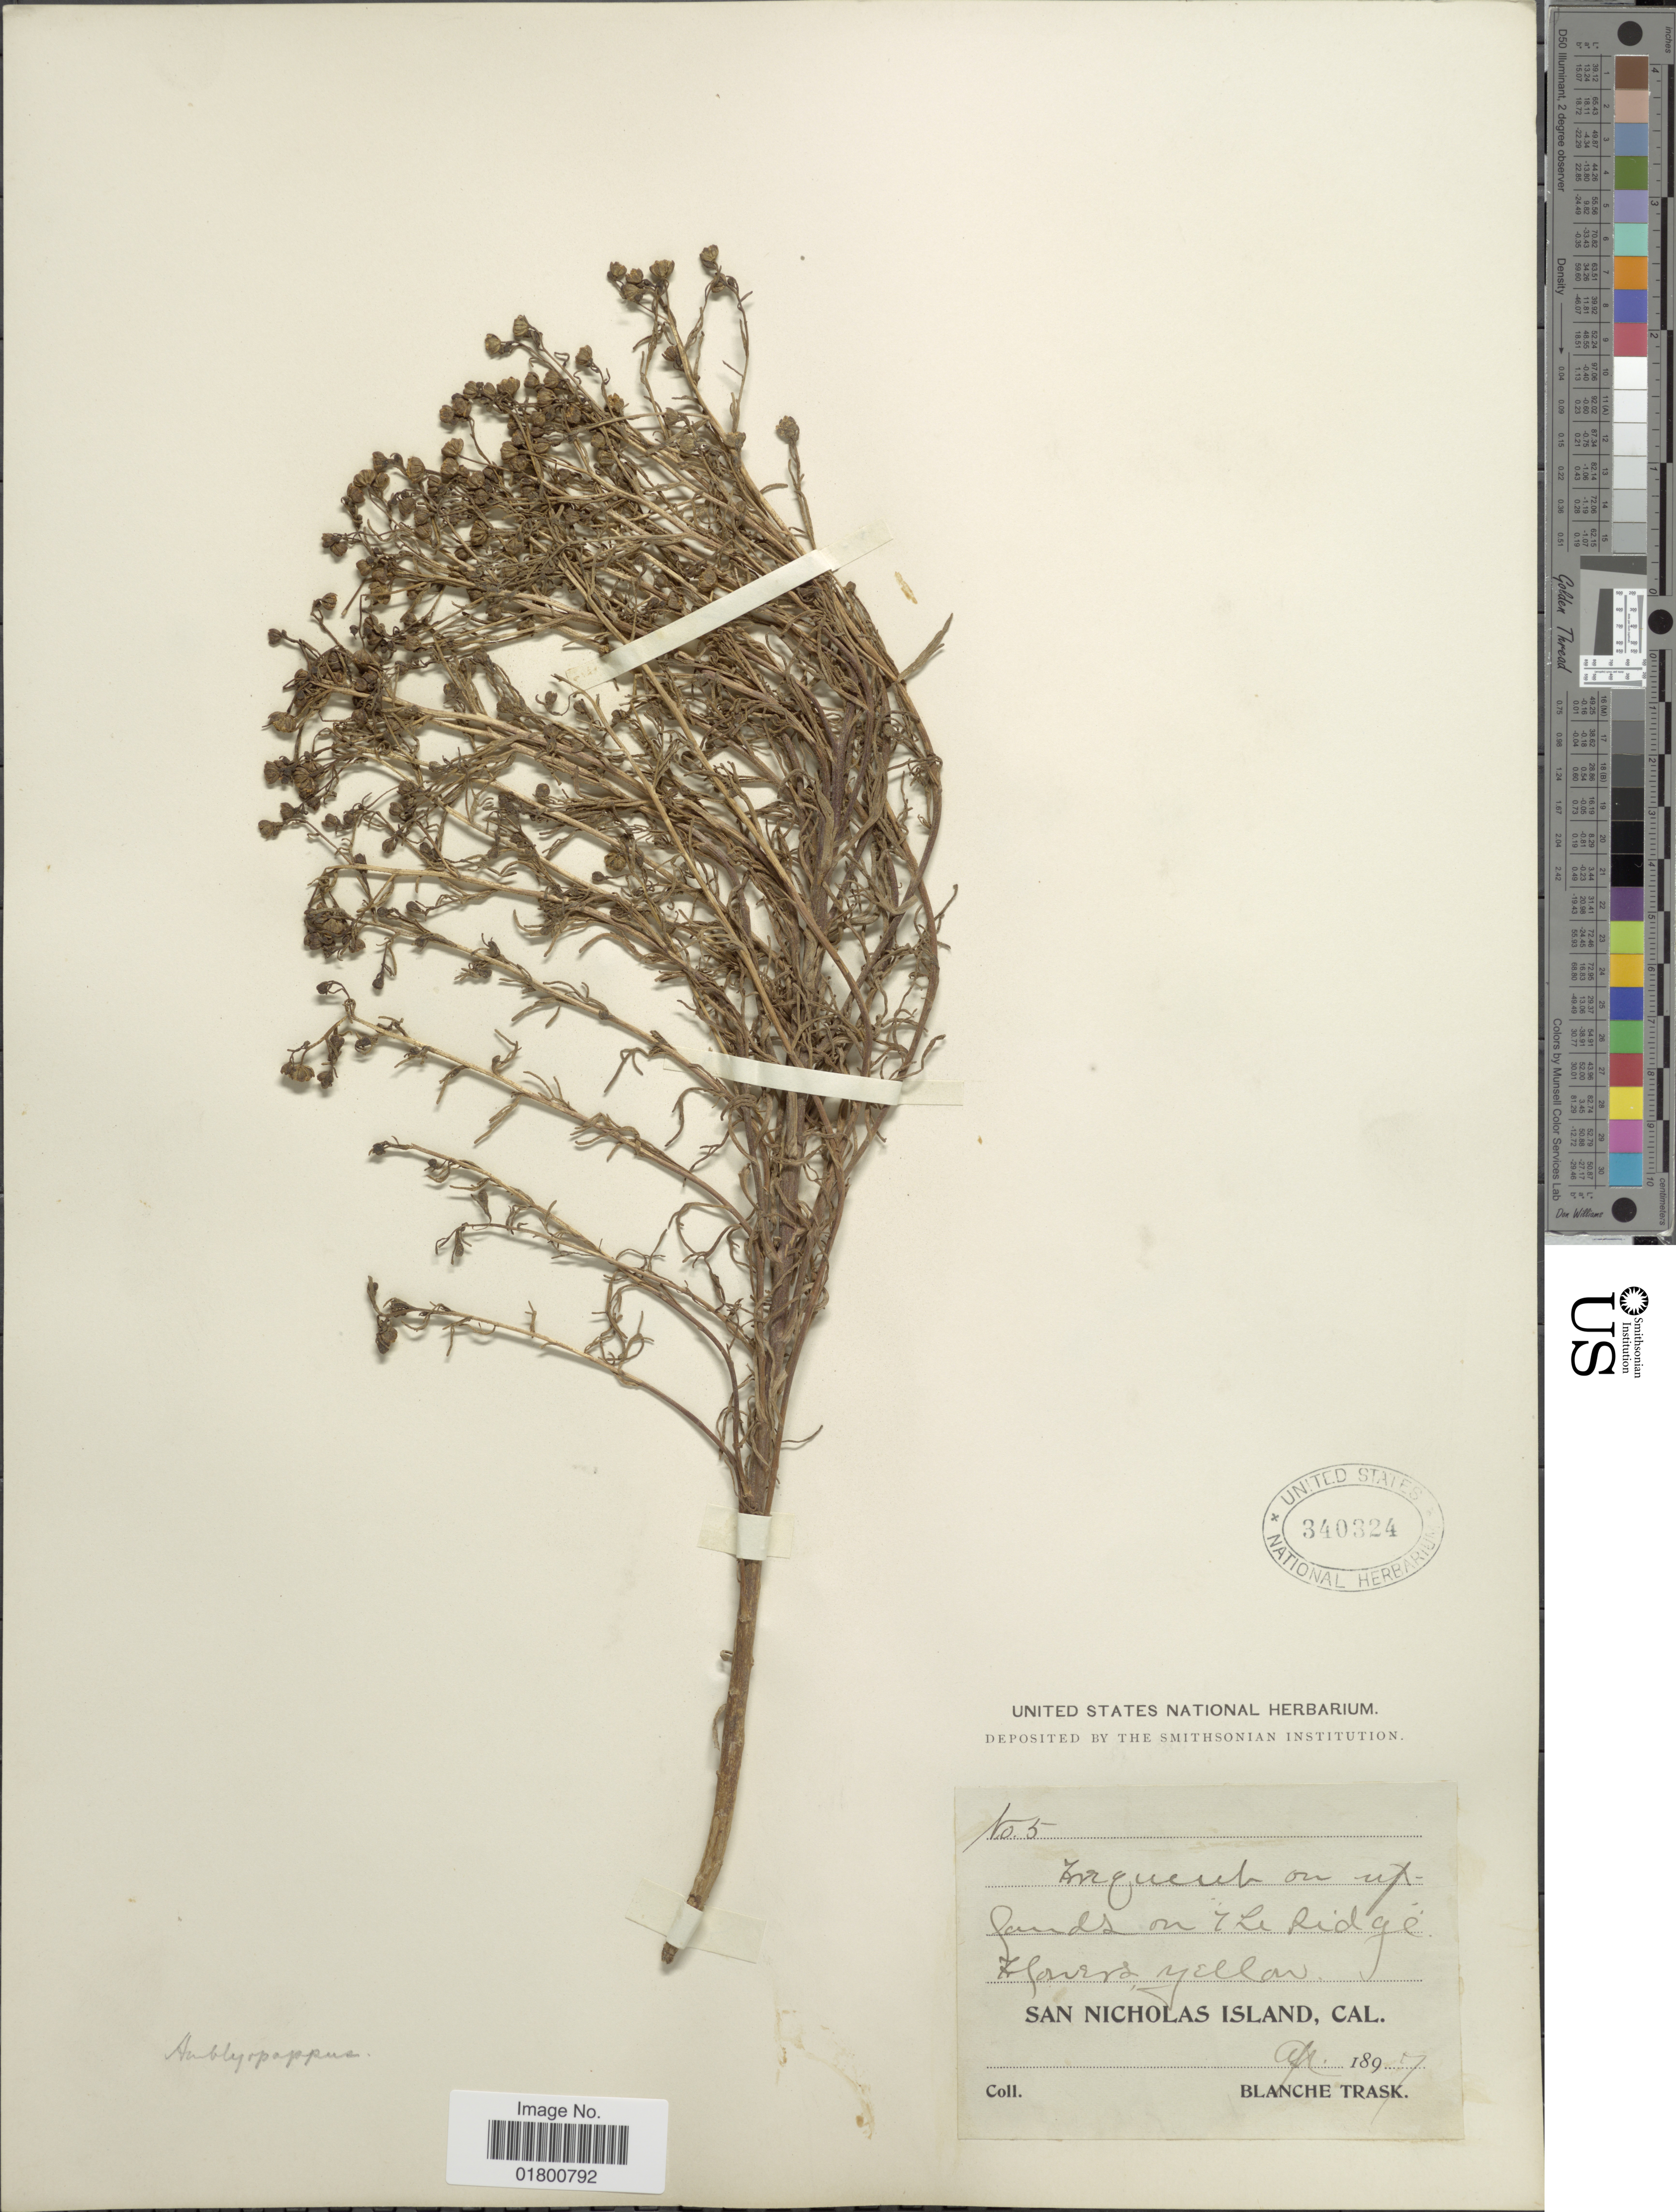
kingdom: Plantae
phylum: Tracheophyta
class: Magnoliopsida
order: Asterales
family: Asteraceae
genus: Amblyopappus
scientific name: Amblyopappus pusillus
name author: Hook. & Arn.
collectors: B. Trask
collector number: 5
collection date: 1897-04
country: United States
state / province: California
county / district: Ventura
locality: San Nicholas Island, Cal.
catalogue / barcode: US 340324